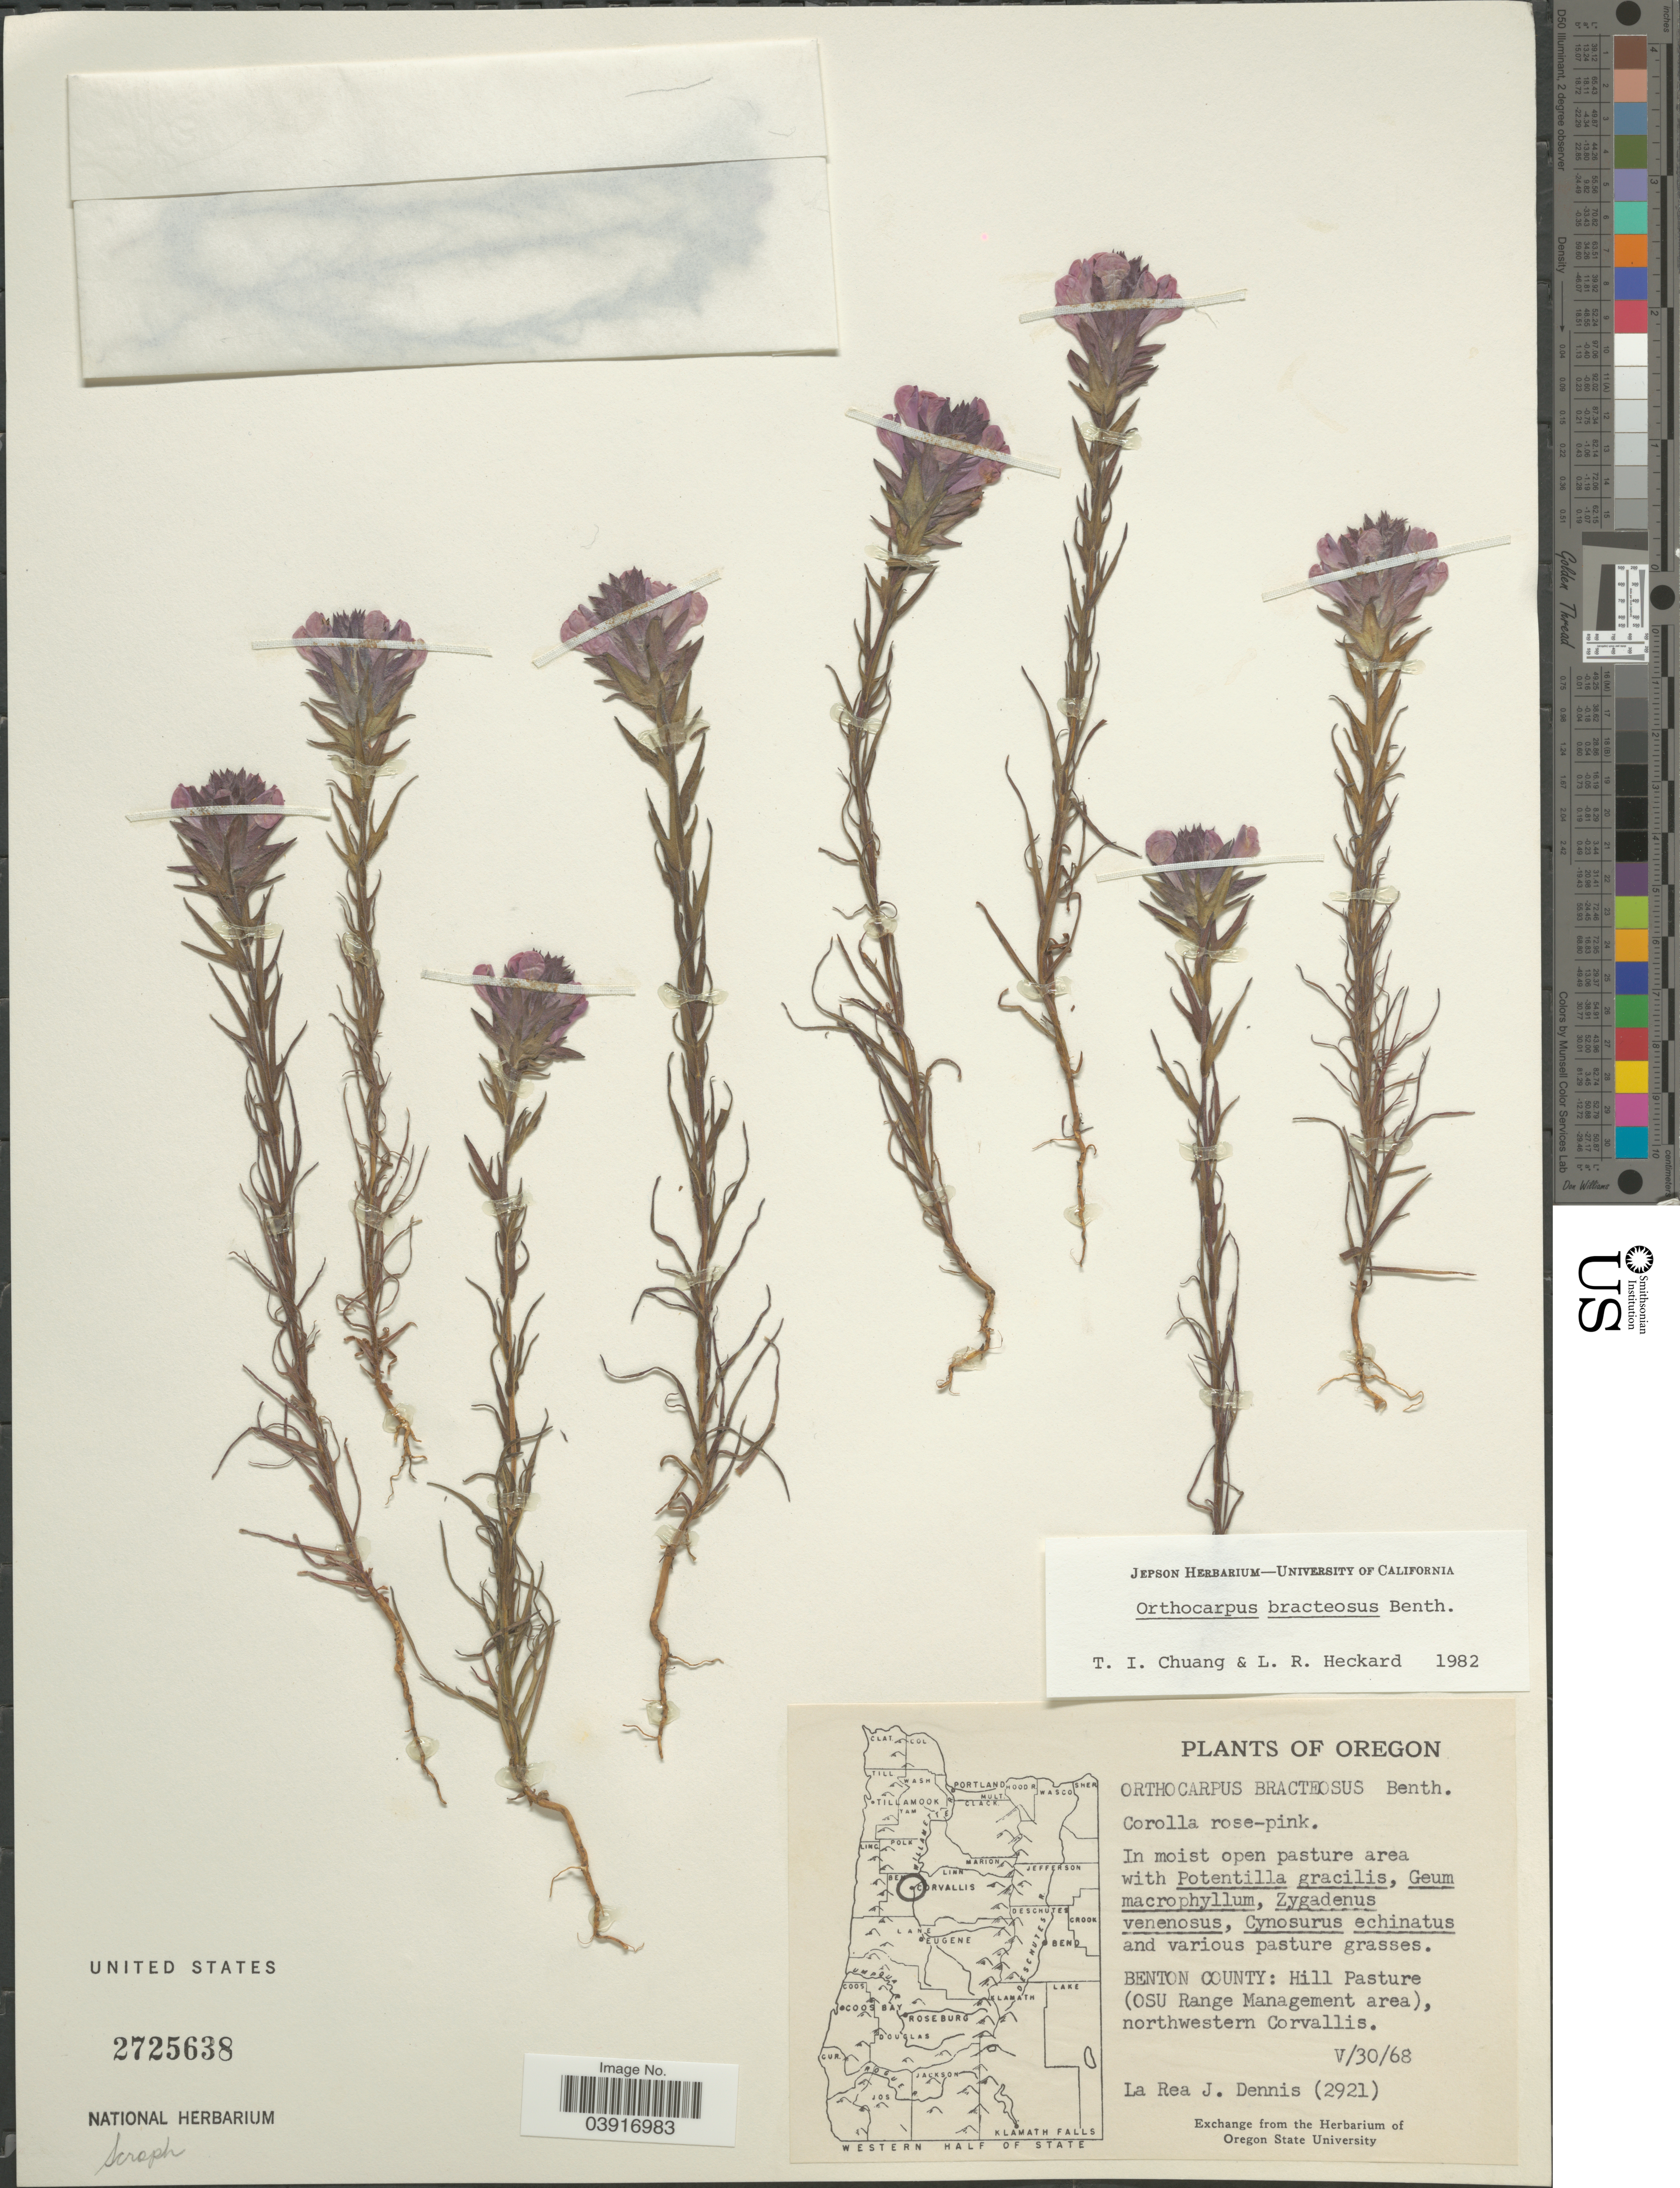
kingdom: Plantae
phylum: Tracheophyta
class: Magnoliopsida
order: Lamiales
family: Orobanchaceae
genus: Orthocarpus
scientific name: Orthocarpus bracteosus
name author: Benth.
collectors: L. Dennis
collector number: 2921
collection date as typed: Transcribed d/m/y: 30/5/68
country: United States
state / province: Oregon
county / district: Benton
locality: Benton County: Hill Pasture (OSU Range Management area), northwestern Corvallis.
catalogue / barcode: US 2725638